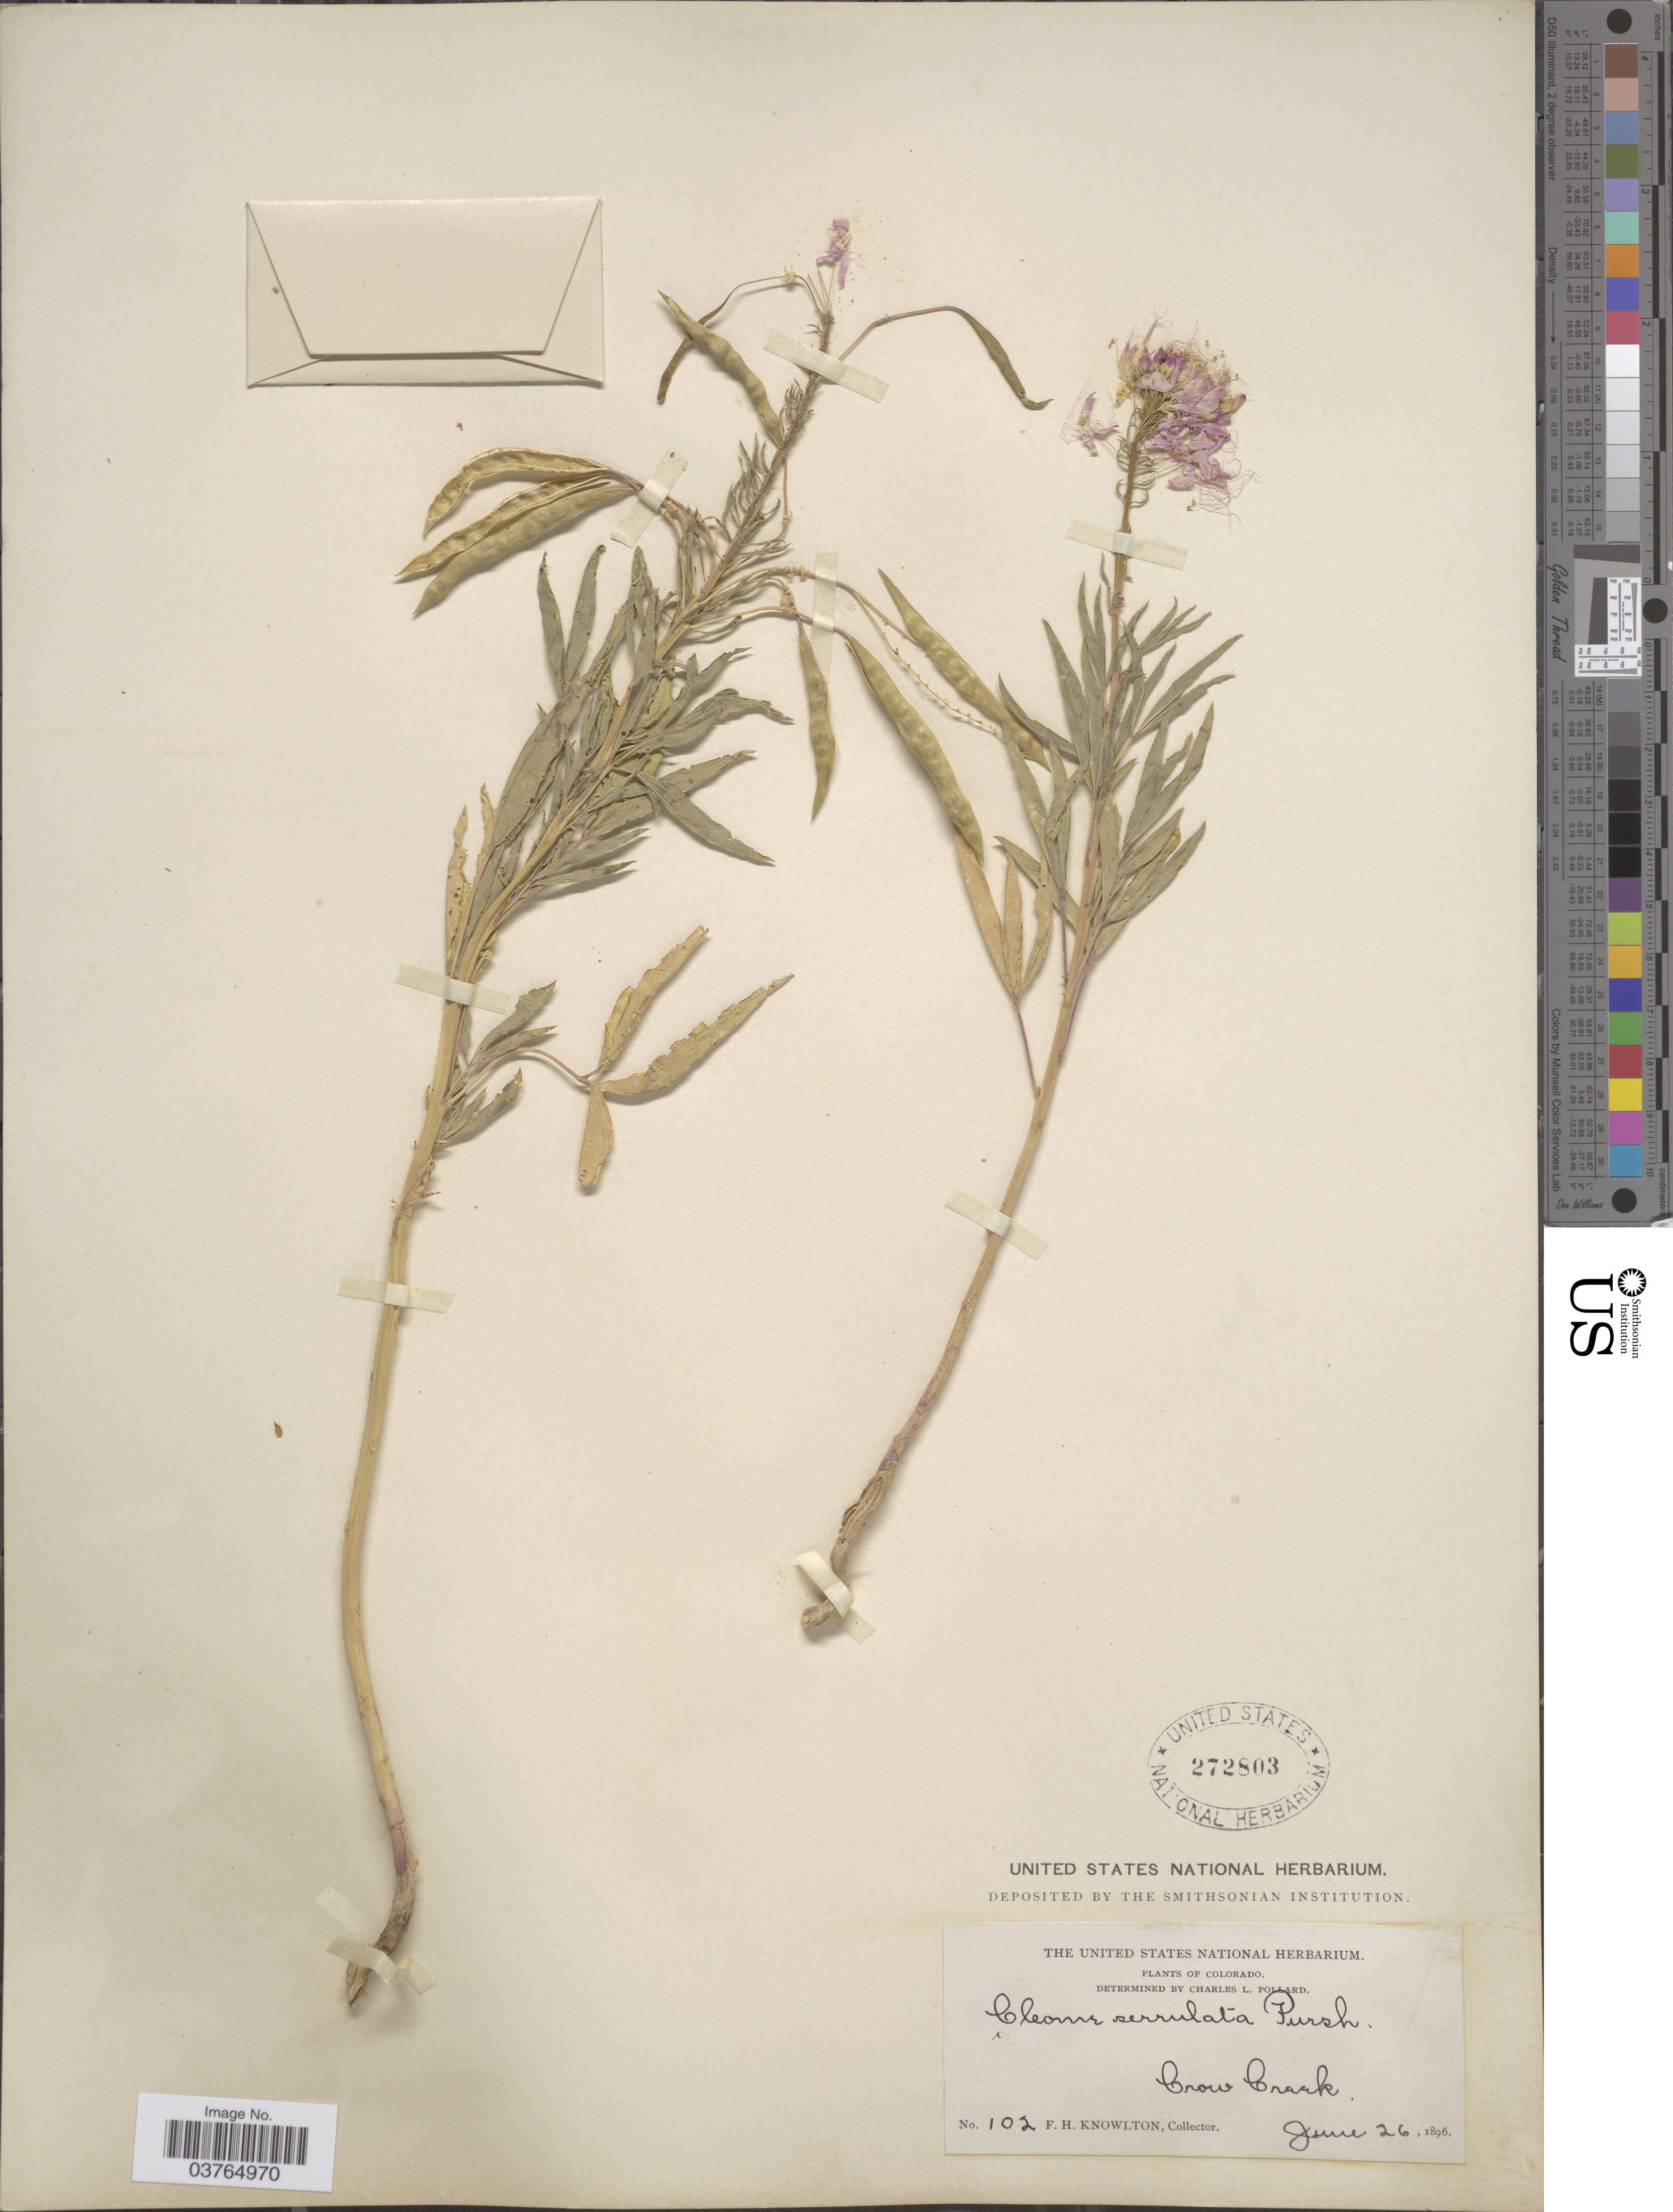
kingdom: Plantae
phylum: Tracheophyta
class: Magnoliopsida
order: Brassicales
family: Cleomaceae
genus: Cleomella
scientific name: Cleomella serrulata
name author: (Pursh) Roalson & J.C. Hall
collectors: F. H. Knowlton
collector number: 102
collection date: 1896-06-26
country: United States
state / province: Colorado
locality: Crow Creek.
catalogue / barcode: US 272803